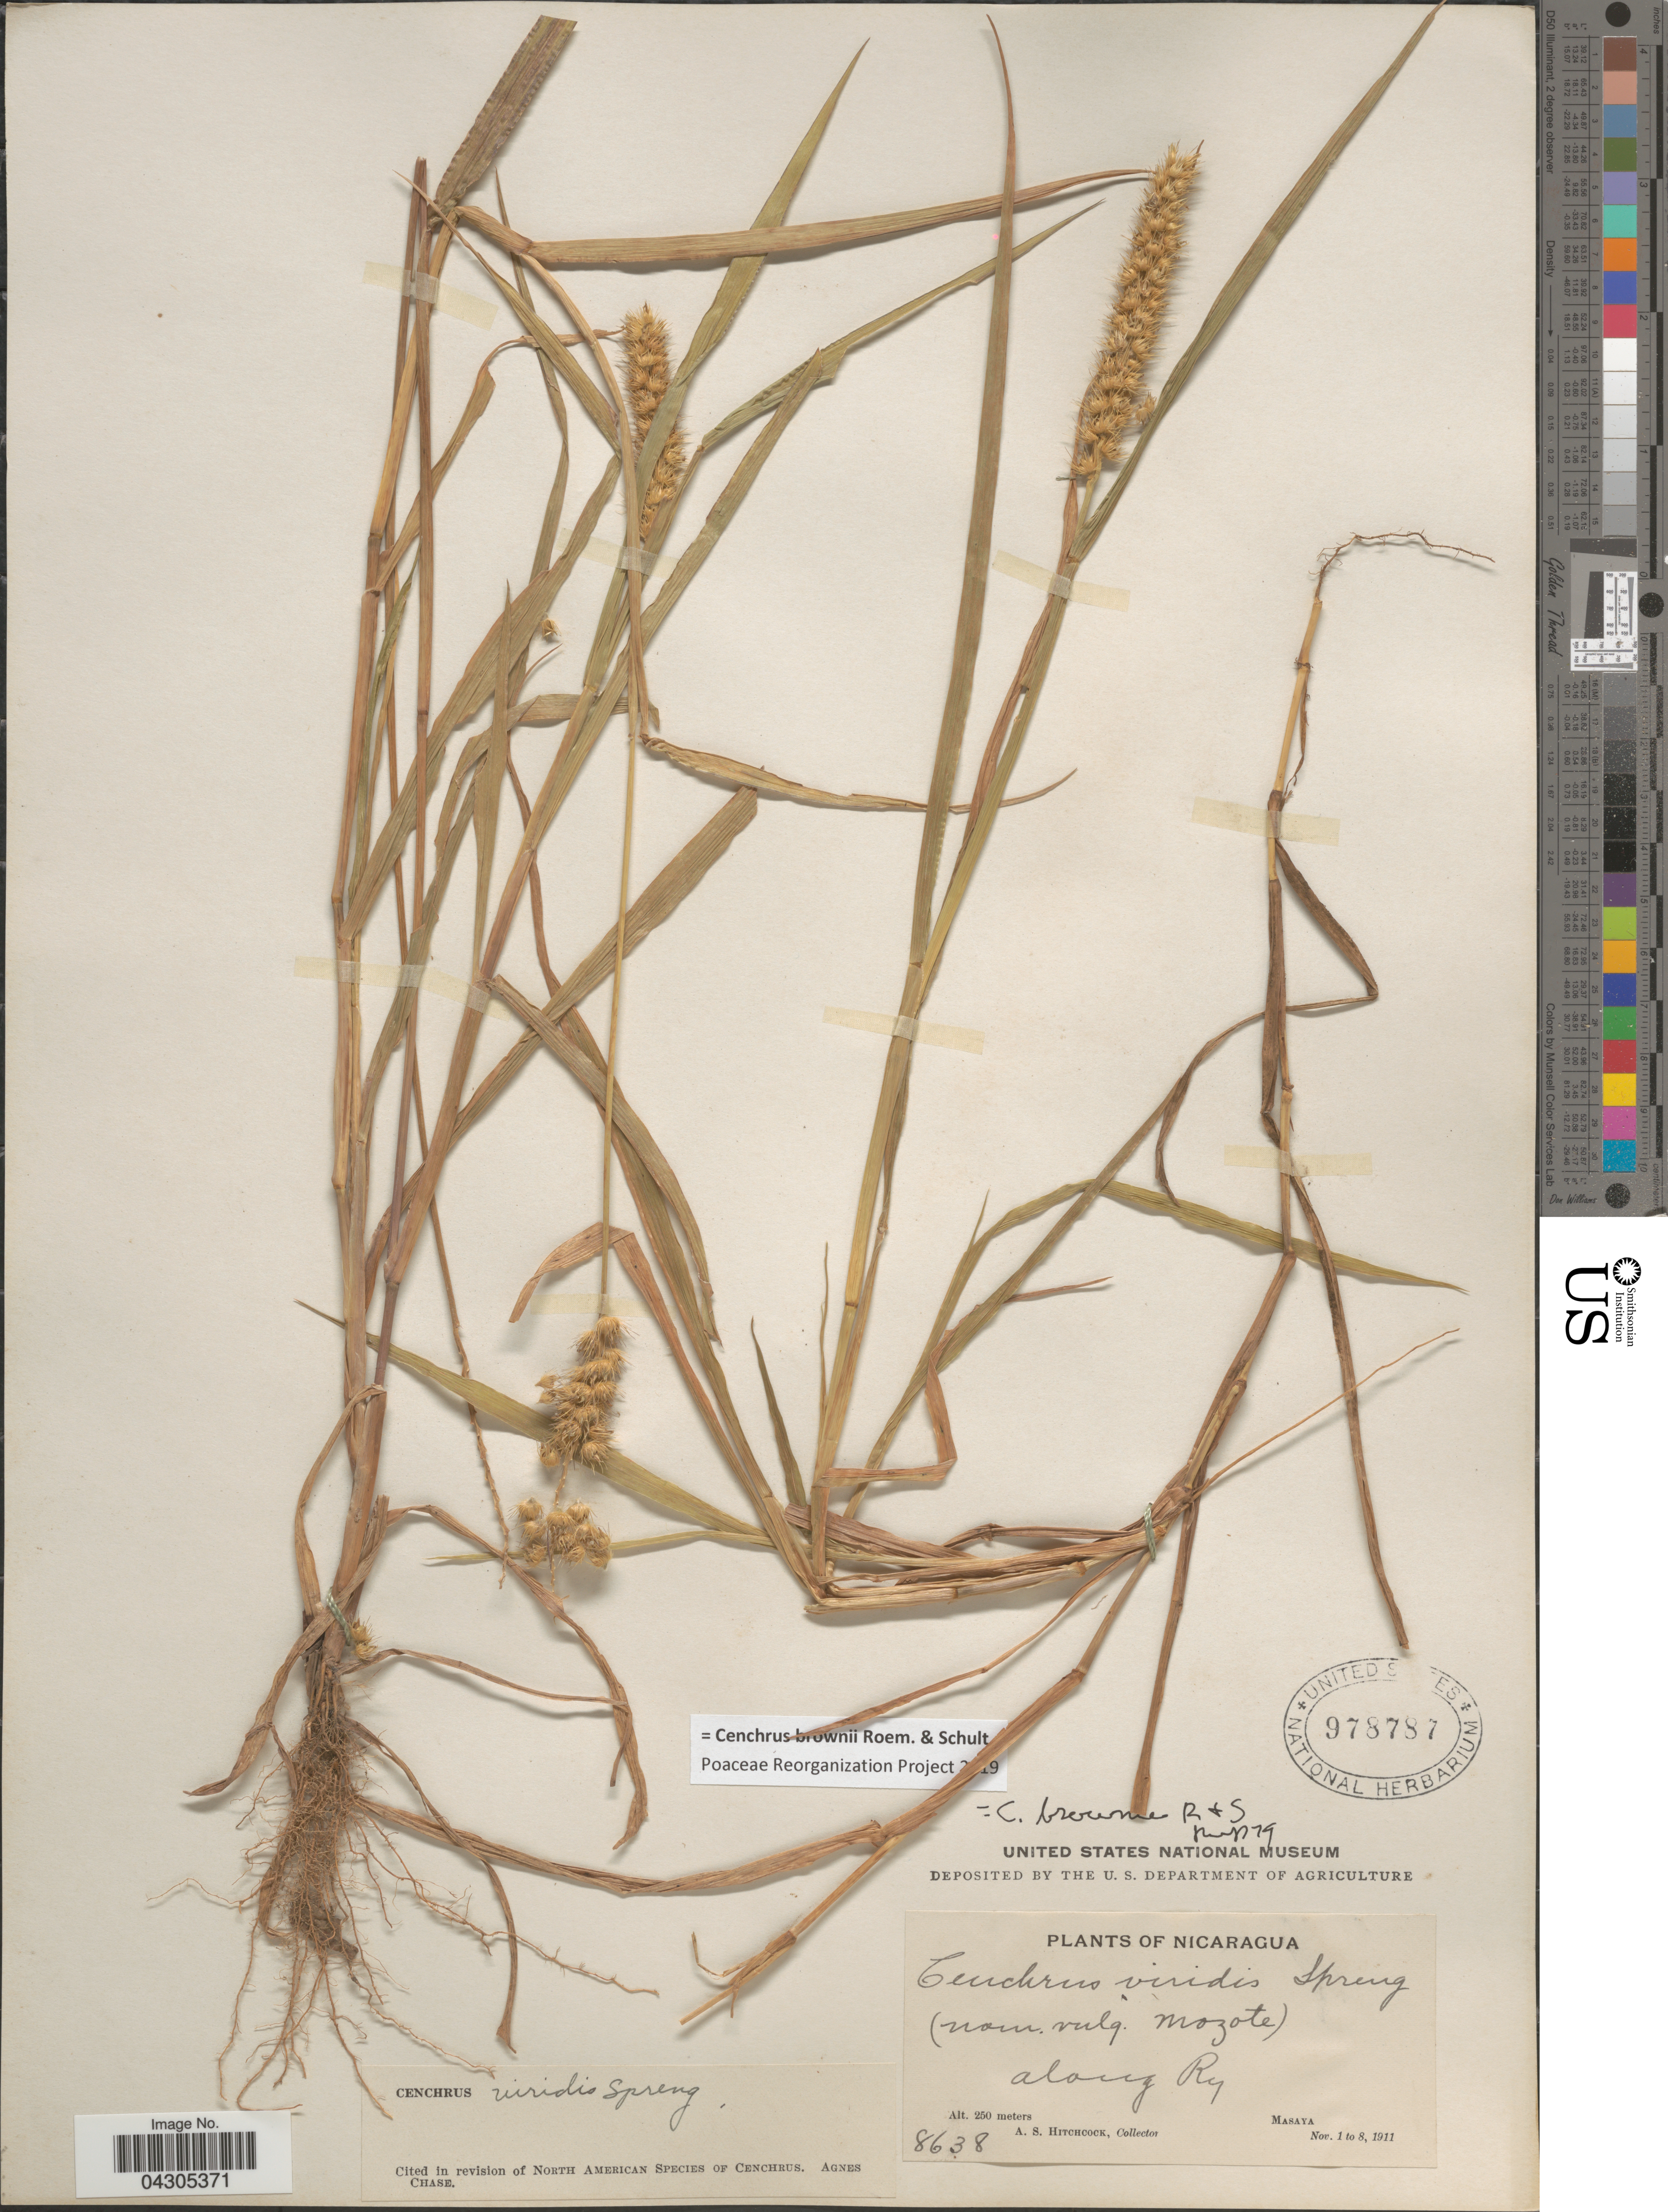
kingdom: Plantae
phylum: Tracheophyta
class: Liliopsida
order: Poales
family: Poaceae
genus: Cenchrus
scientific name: Cenchrus brownii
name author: Roem. & Schult.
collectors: A. S. Hitchcock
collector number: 8638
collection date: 1911-11-01/1911-11-08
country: Nicaragua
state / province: Masaya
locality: Along Ry.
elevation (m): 250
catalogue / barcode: US 978787